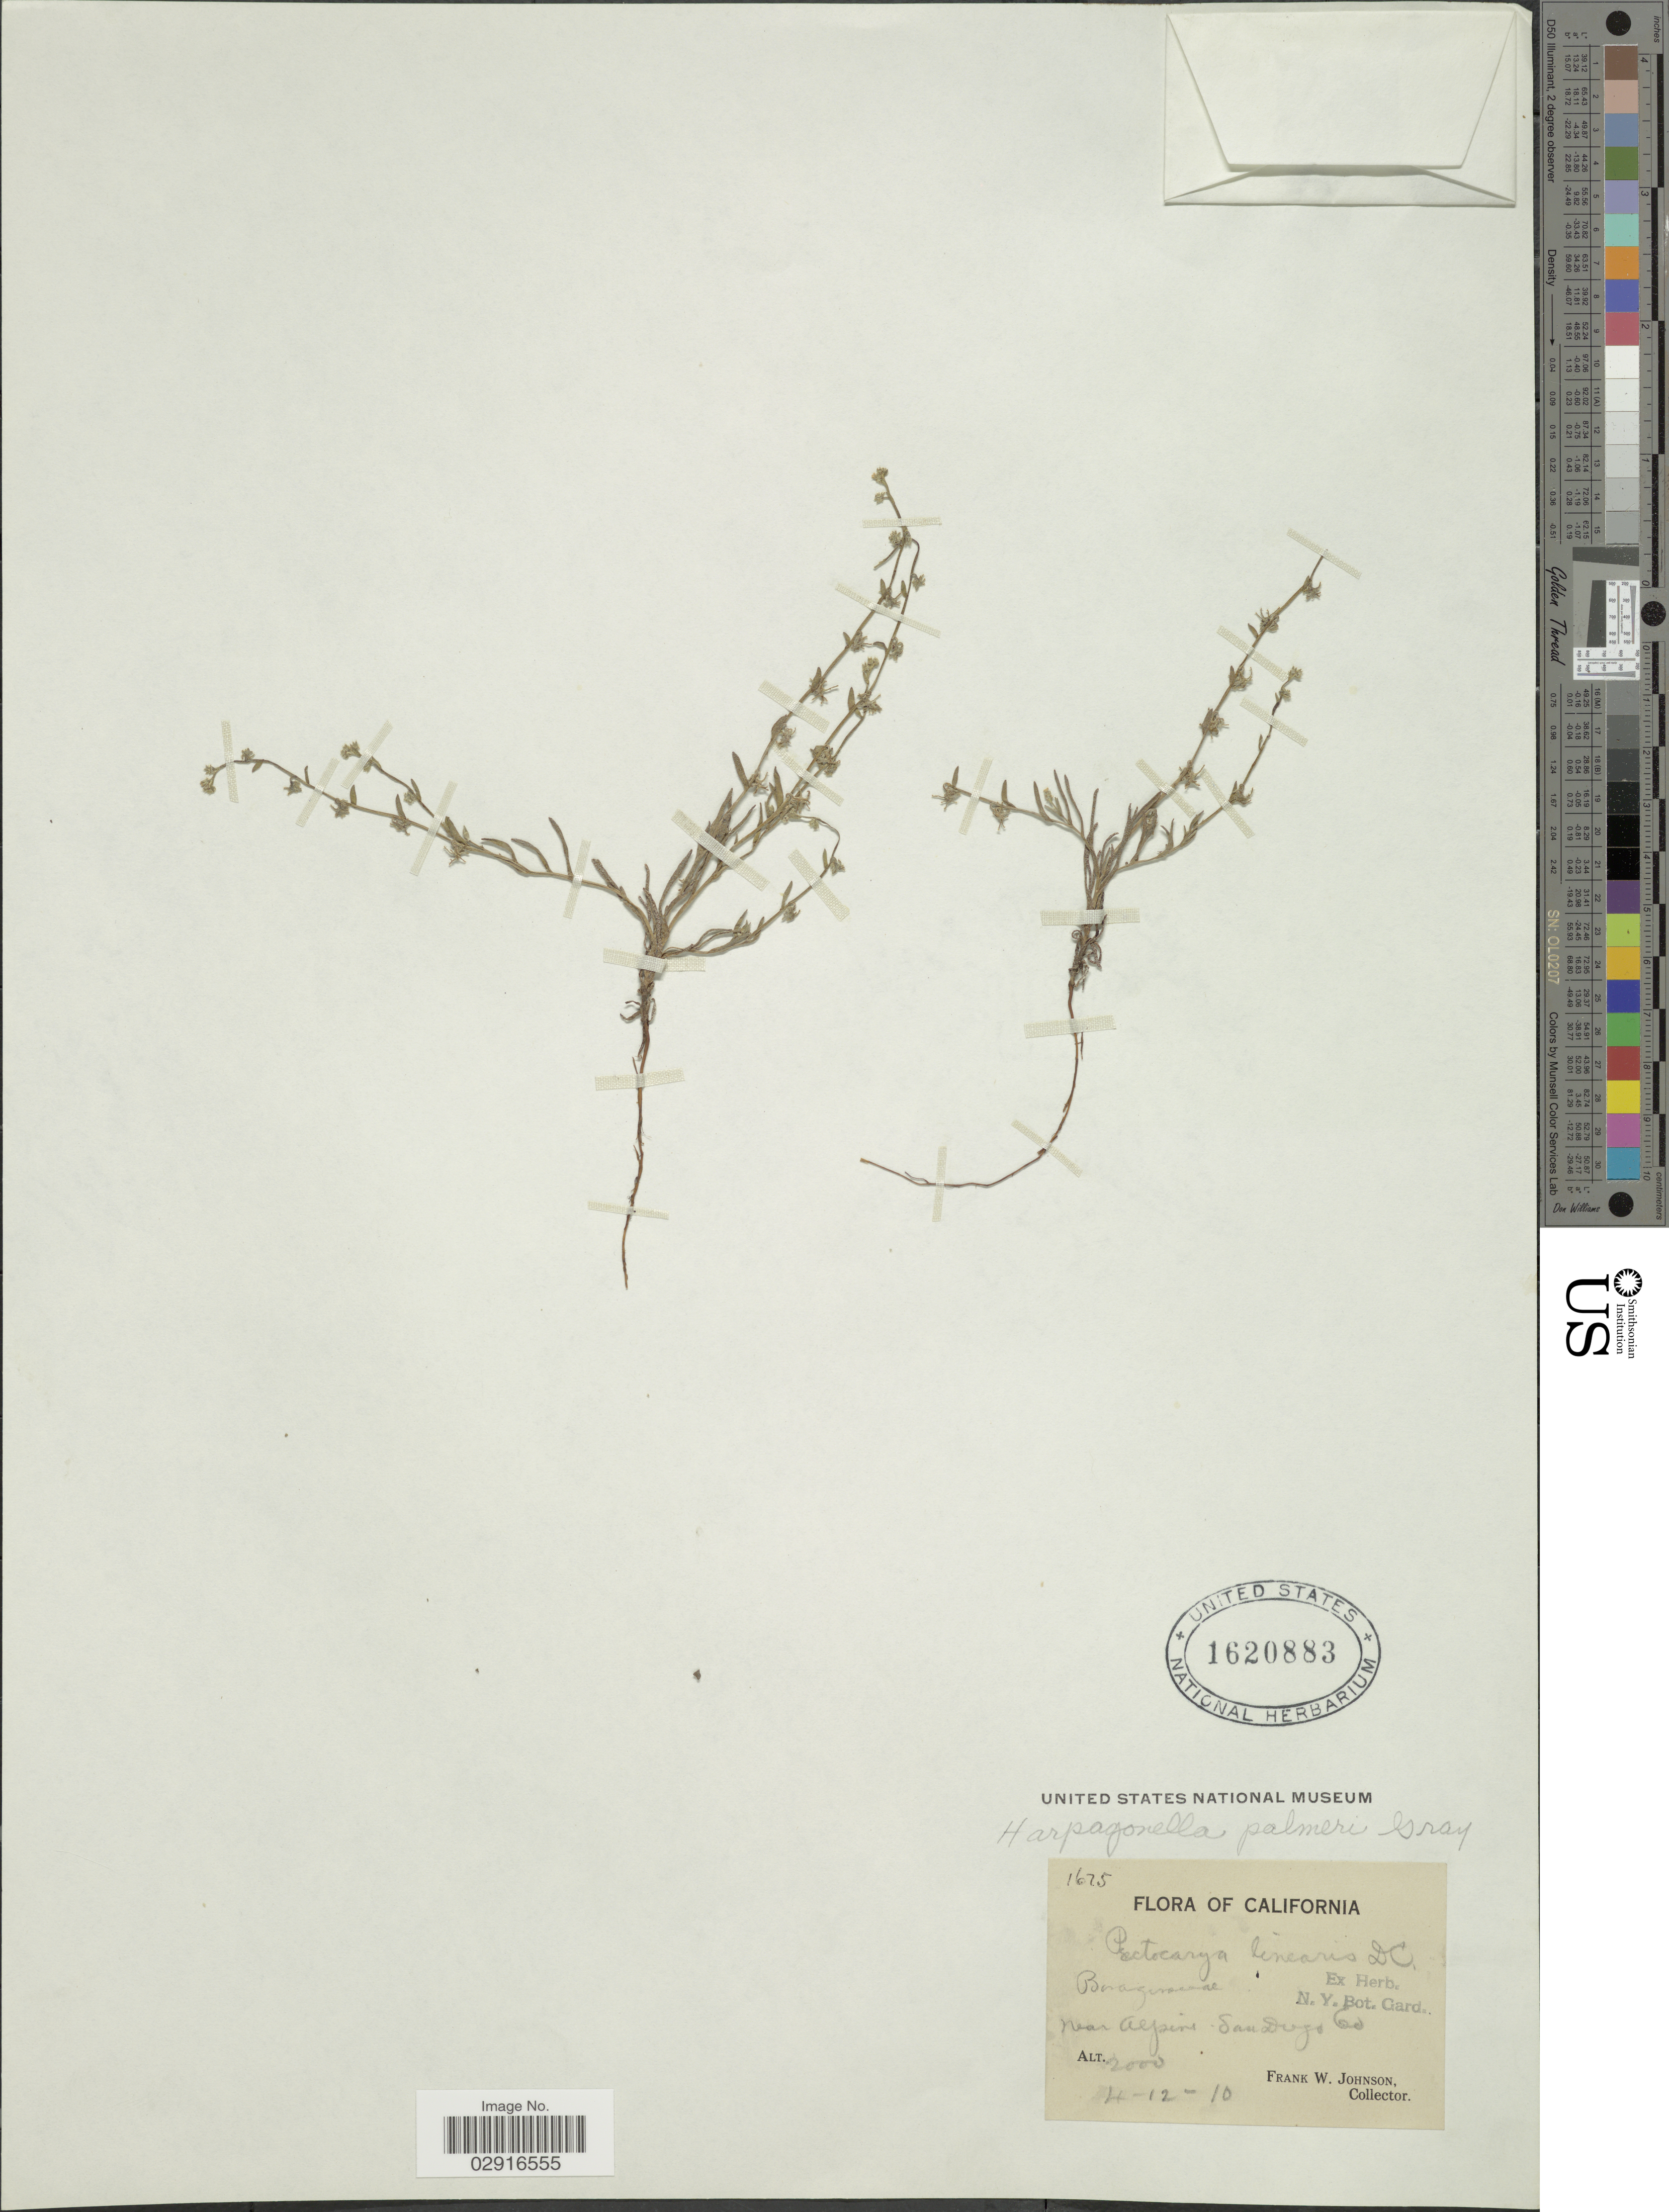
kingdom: Plantae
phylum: Tracheophyta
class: Magnoliopsida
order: Boraginales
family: Boraginaceae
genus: Harpagonella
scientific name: Harpagonella arizonica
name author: (I.M. Johnst.) Guilliams & B.G. Baldwin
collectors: F. W. Johnson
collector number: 1625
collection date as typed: Transcribed d/m/y: 12/4/10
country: United States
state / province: California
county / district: San Diego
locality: Near Alpine-San Diego Co.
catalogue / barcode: US 1620883